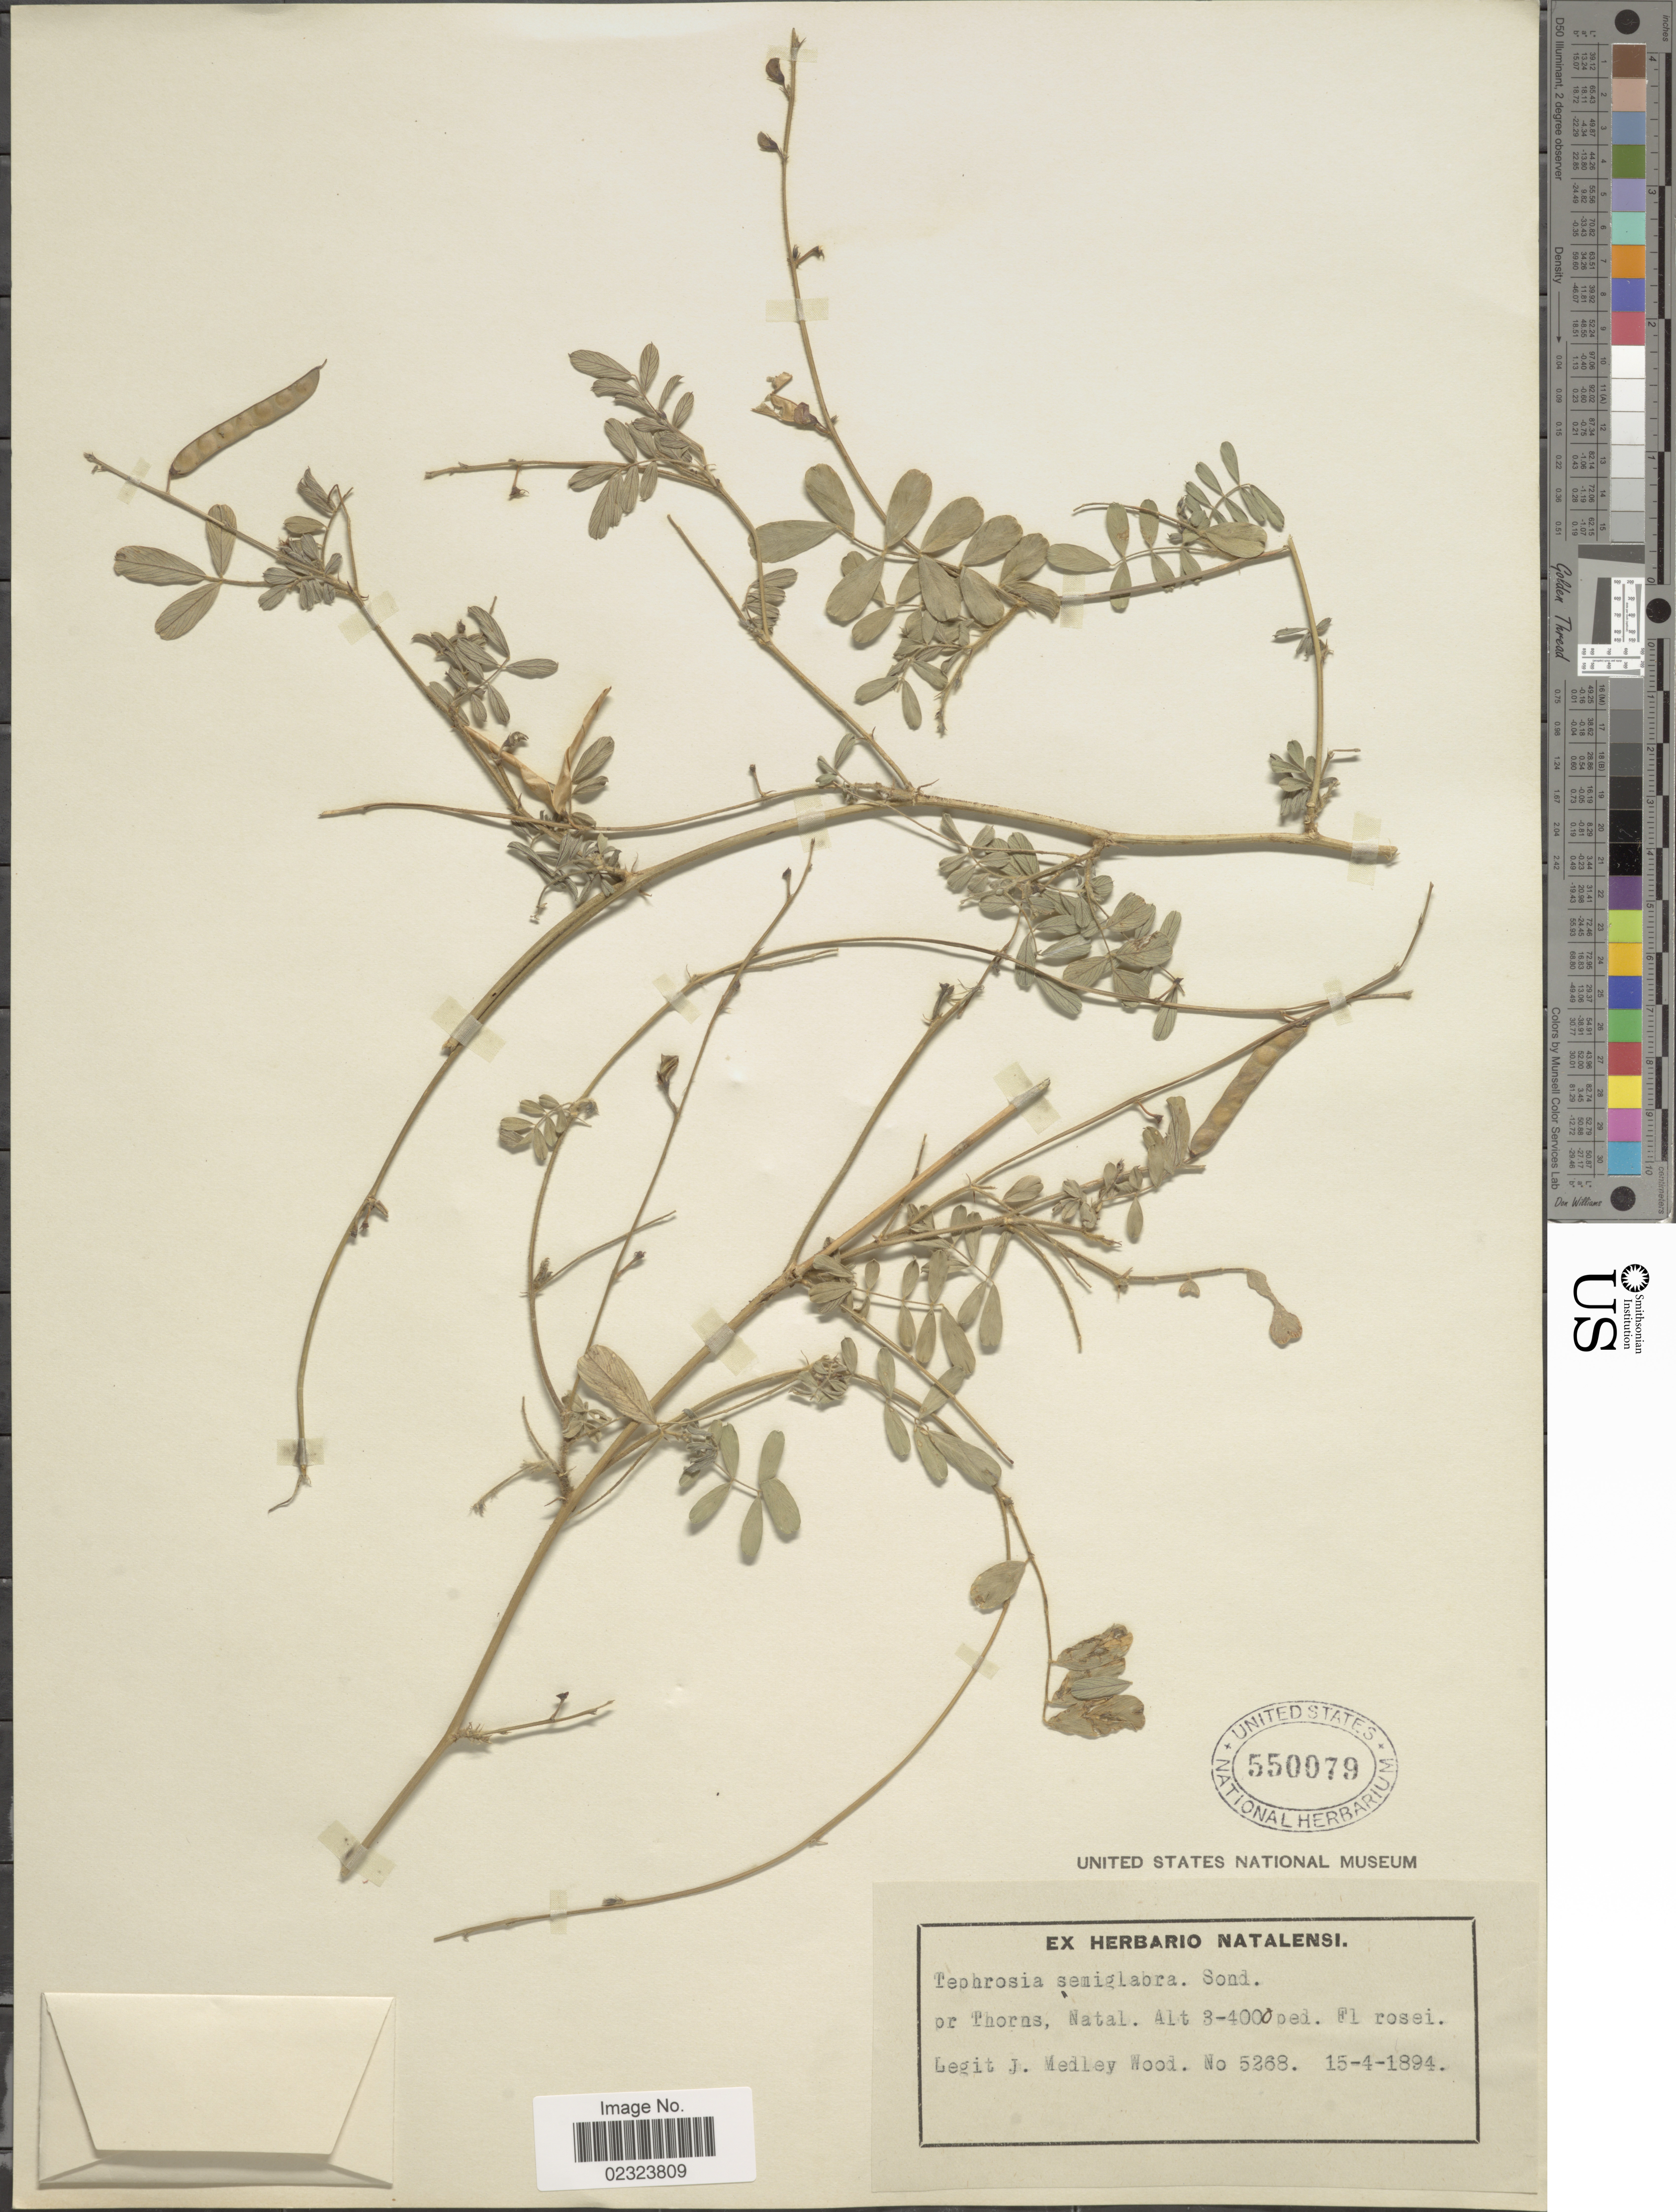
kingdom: Plantae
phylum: Tracheophyta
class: Magnoliopsida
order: Fabales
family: Fabaceae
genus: Tephrosia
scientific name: Tephrosia semiglabra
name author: Sond.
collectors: J. Medley Wood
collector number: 5268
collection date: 1894-04-15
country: South Africa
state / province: KwaZulu-Natal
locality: Or Thorns, Natal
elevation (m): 914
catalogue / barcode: US 550079